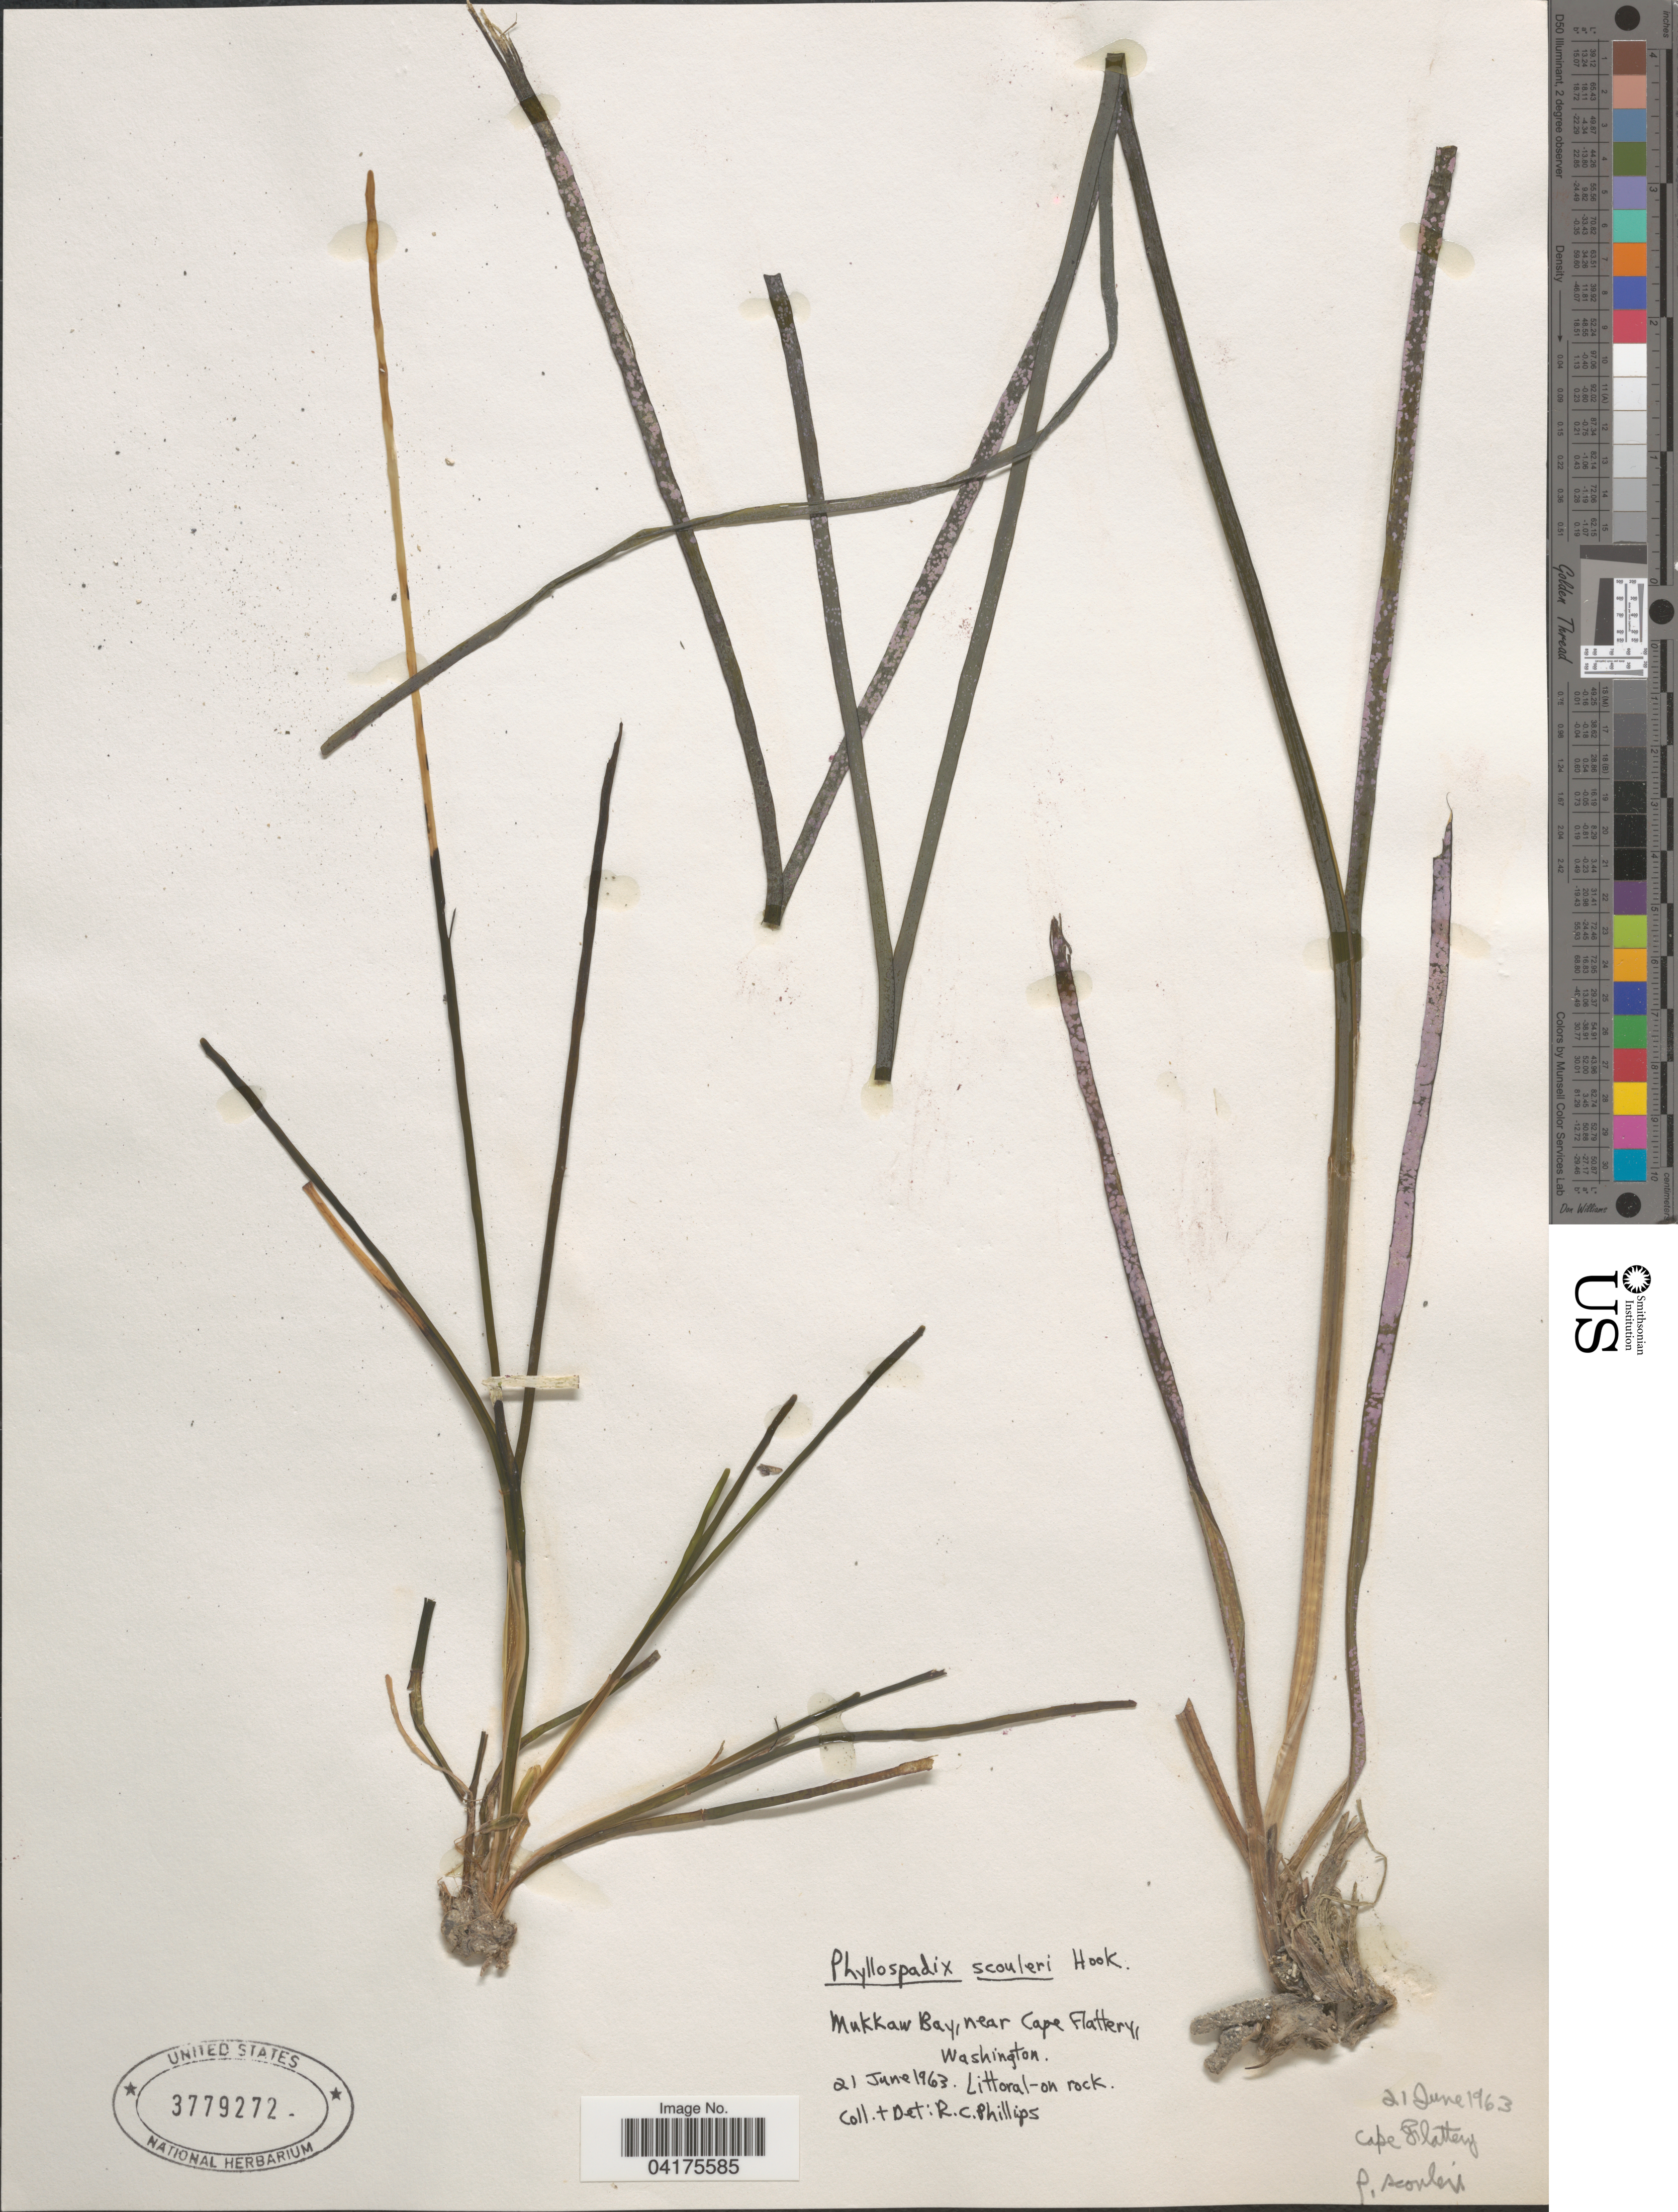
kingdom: Plantae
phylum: Tracheophyta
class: Liliopsida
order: Alismatales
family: Zosteraceae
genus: Phyllospadix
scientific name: Phyllospadix scouleri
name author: Hook.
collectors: R. C. Phillips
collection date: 1963-06-21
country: United States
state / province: Washington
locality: Mukkaw Bay, near Cape Flattery.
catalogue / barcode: US 3779272